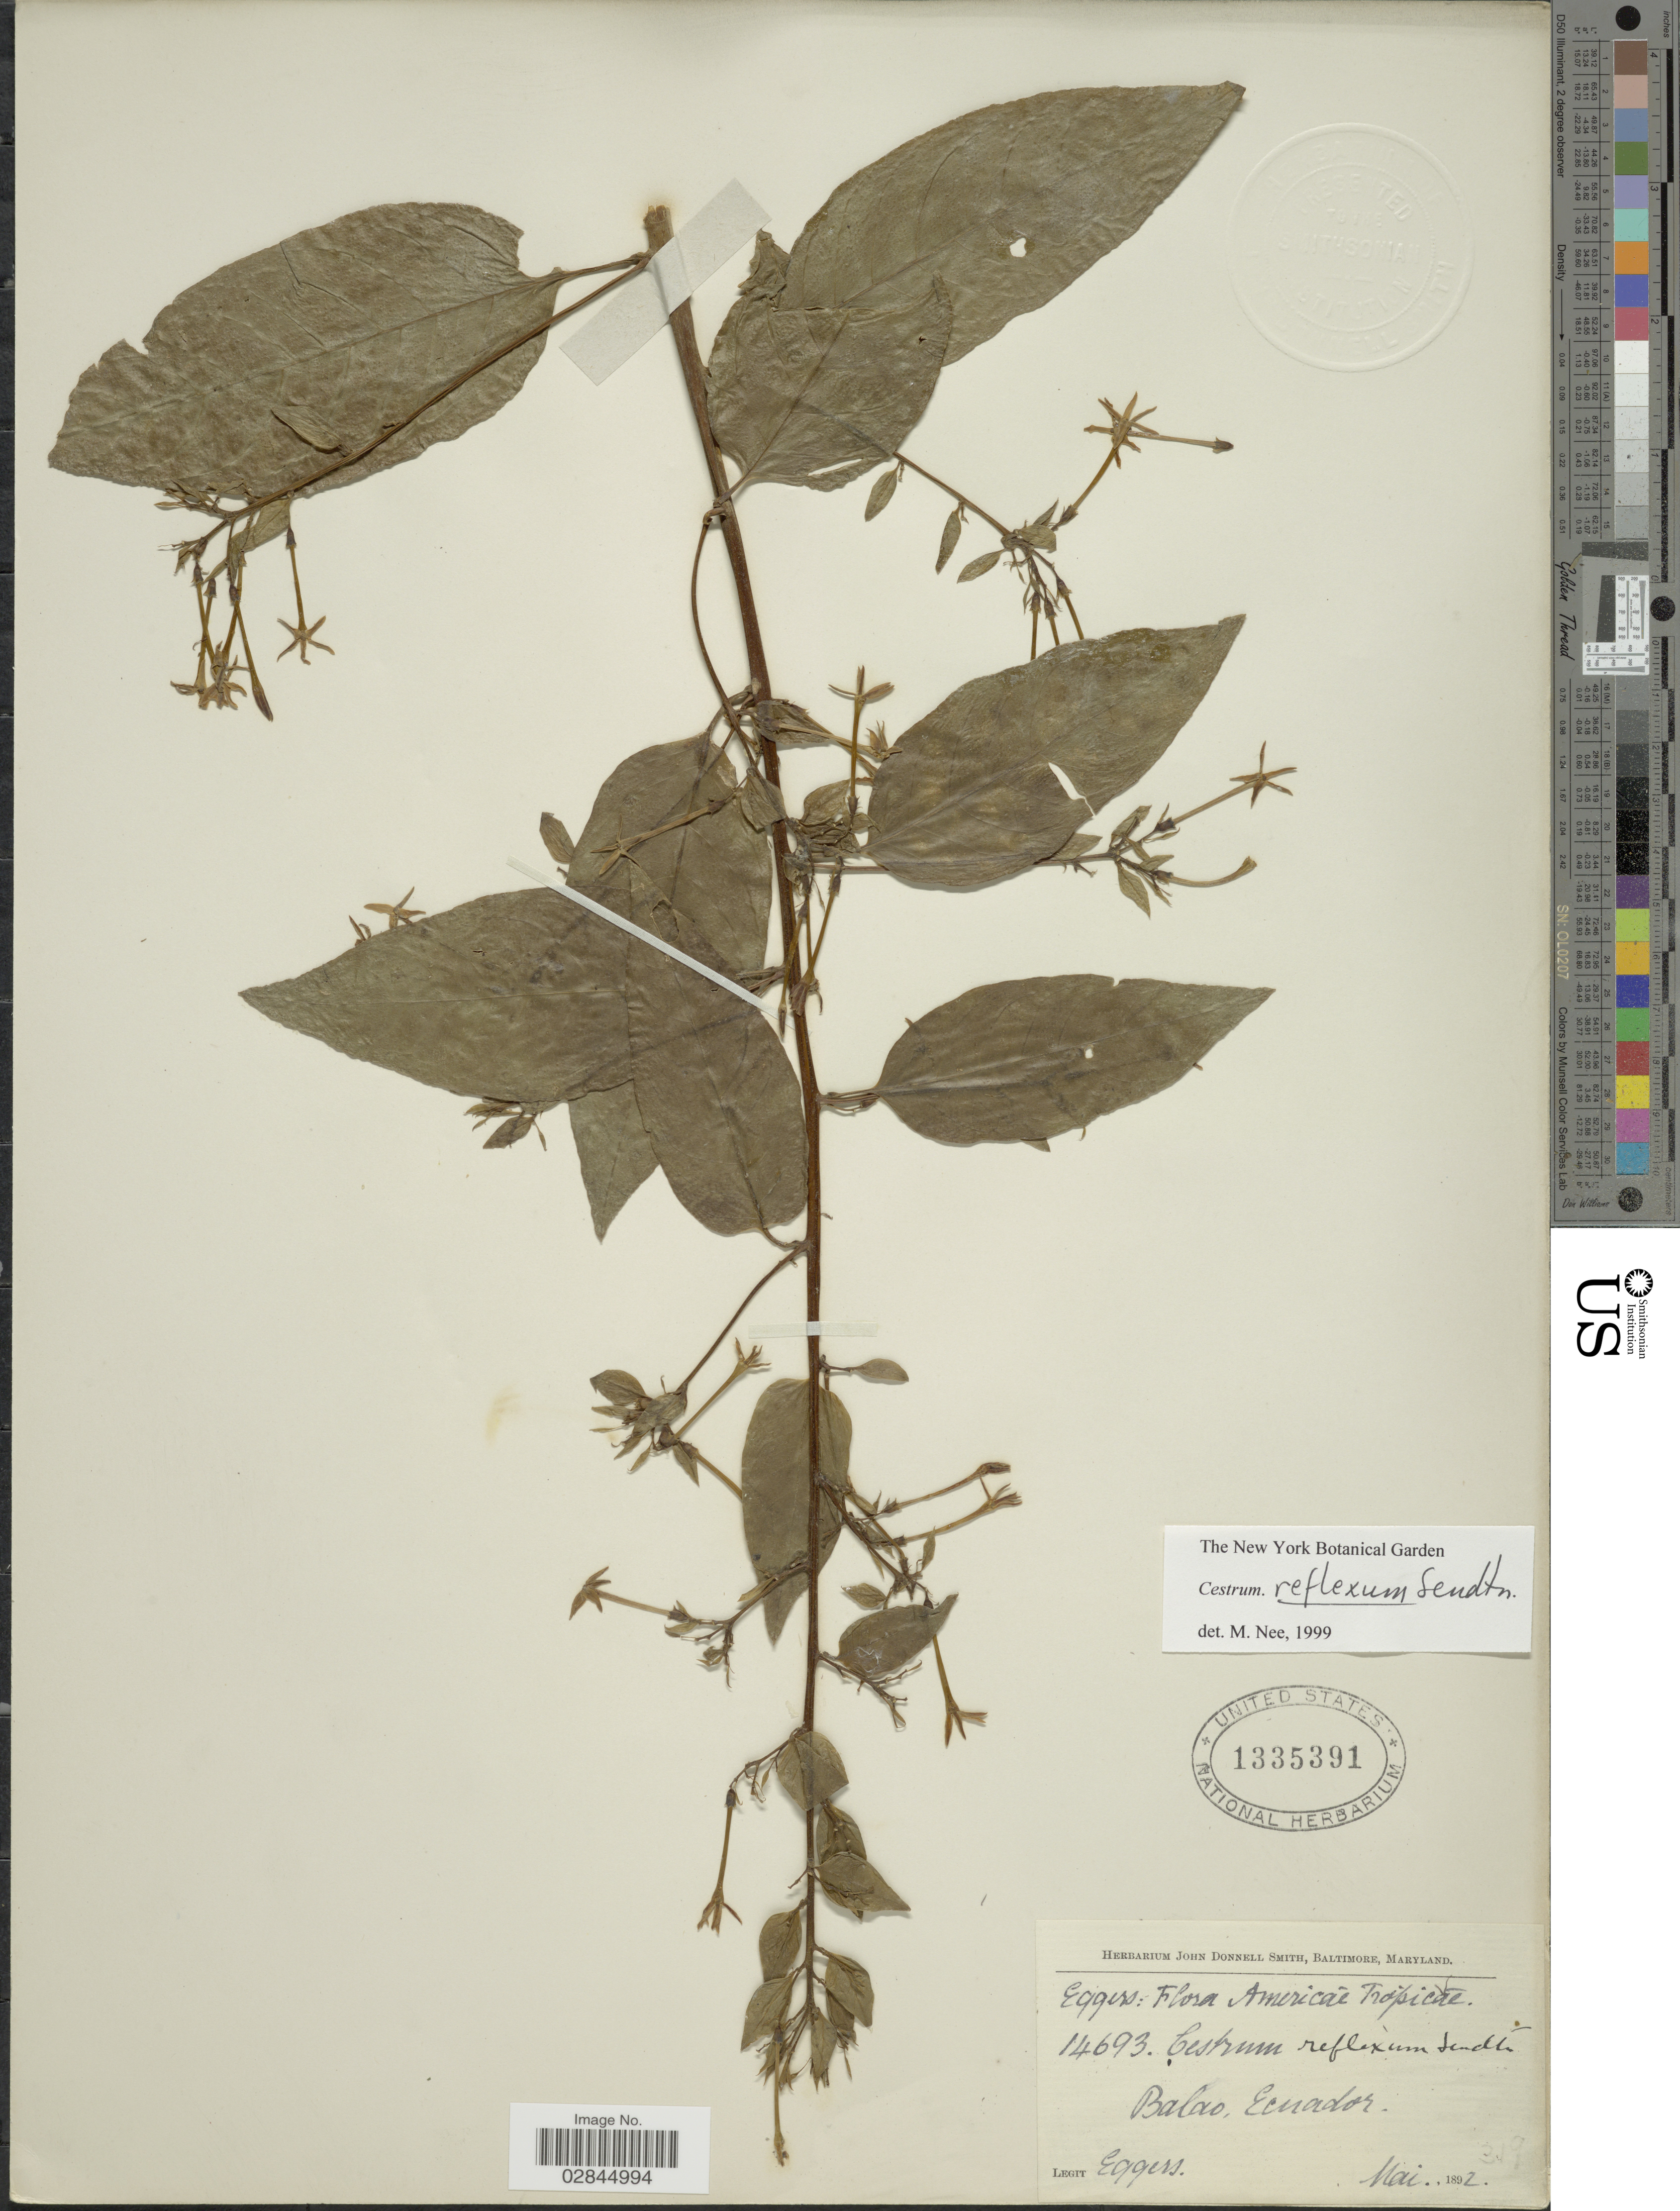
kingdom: Plantae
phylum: Tracheophyta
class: Magnoliopsida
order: Solanales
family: Solanaceae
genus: Cestrum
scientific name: Cestrum reflexum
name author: Sendtn.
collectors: -. Eggers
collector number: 14693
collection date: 1892-05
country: Ecuador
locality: Americae Tropicae. Balao.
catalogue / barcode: US 1335391